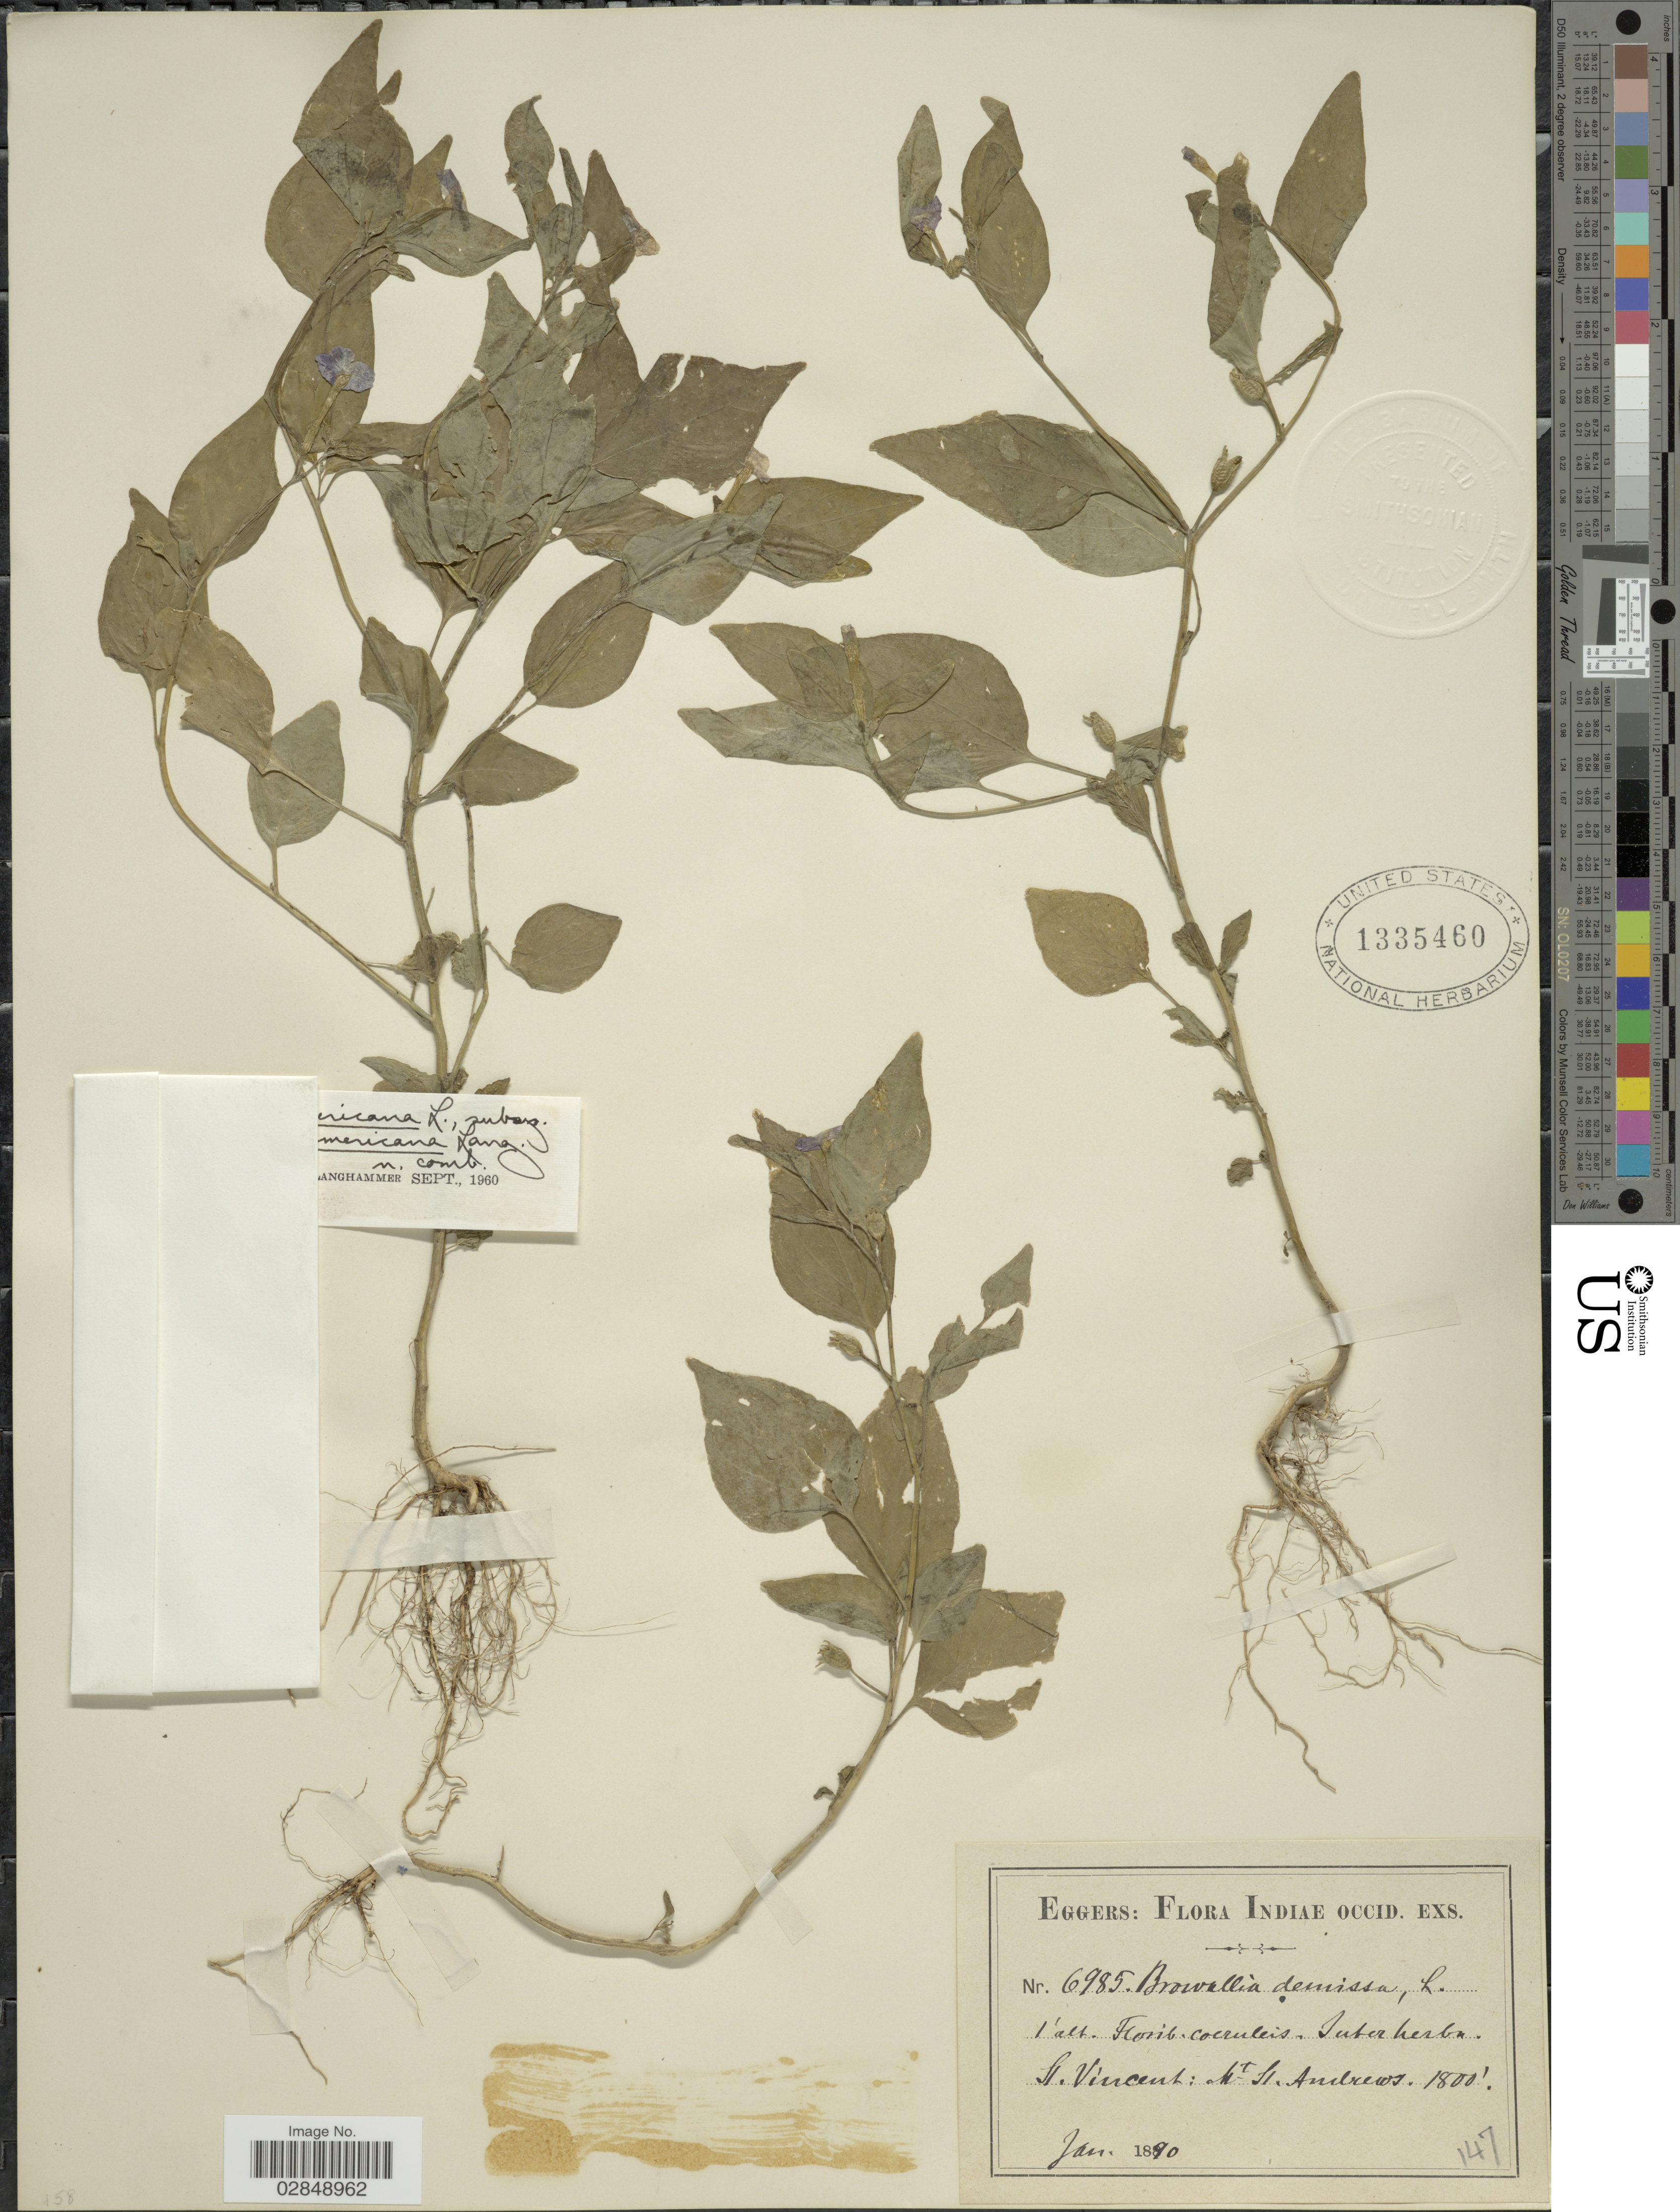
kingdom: Plantae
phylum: Tracheophyta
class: Magnoliopsida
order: Solanales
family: Solanaceae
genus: Browallia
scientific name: Browallia americana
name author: L.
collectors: -. Eggers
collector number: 6985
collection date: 1890-01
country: St. Vincent - Grenadines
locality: Indiae occid. St. Vincent: Mt. St. Andrews.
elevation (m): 549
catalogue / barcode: US 1335460